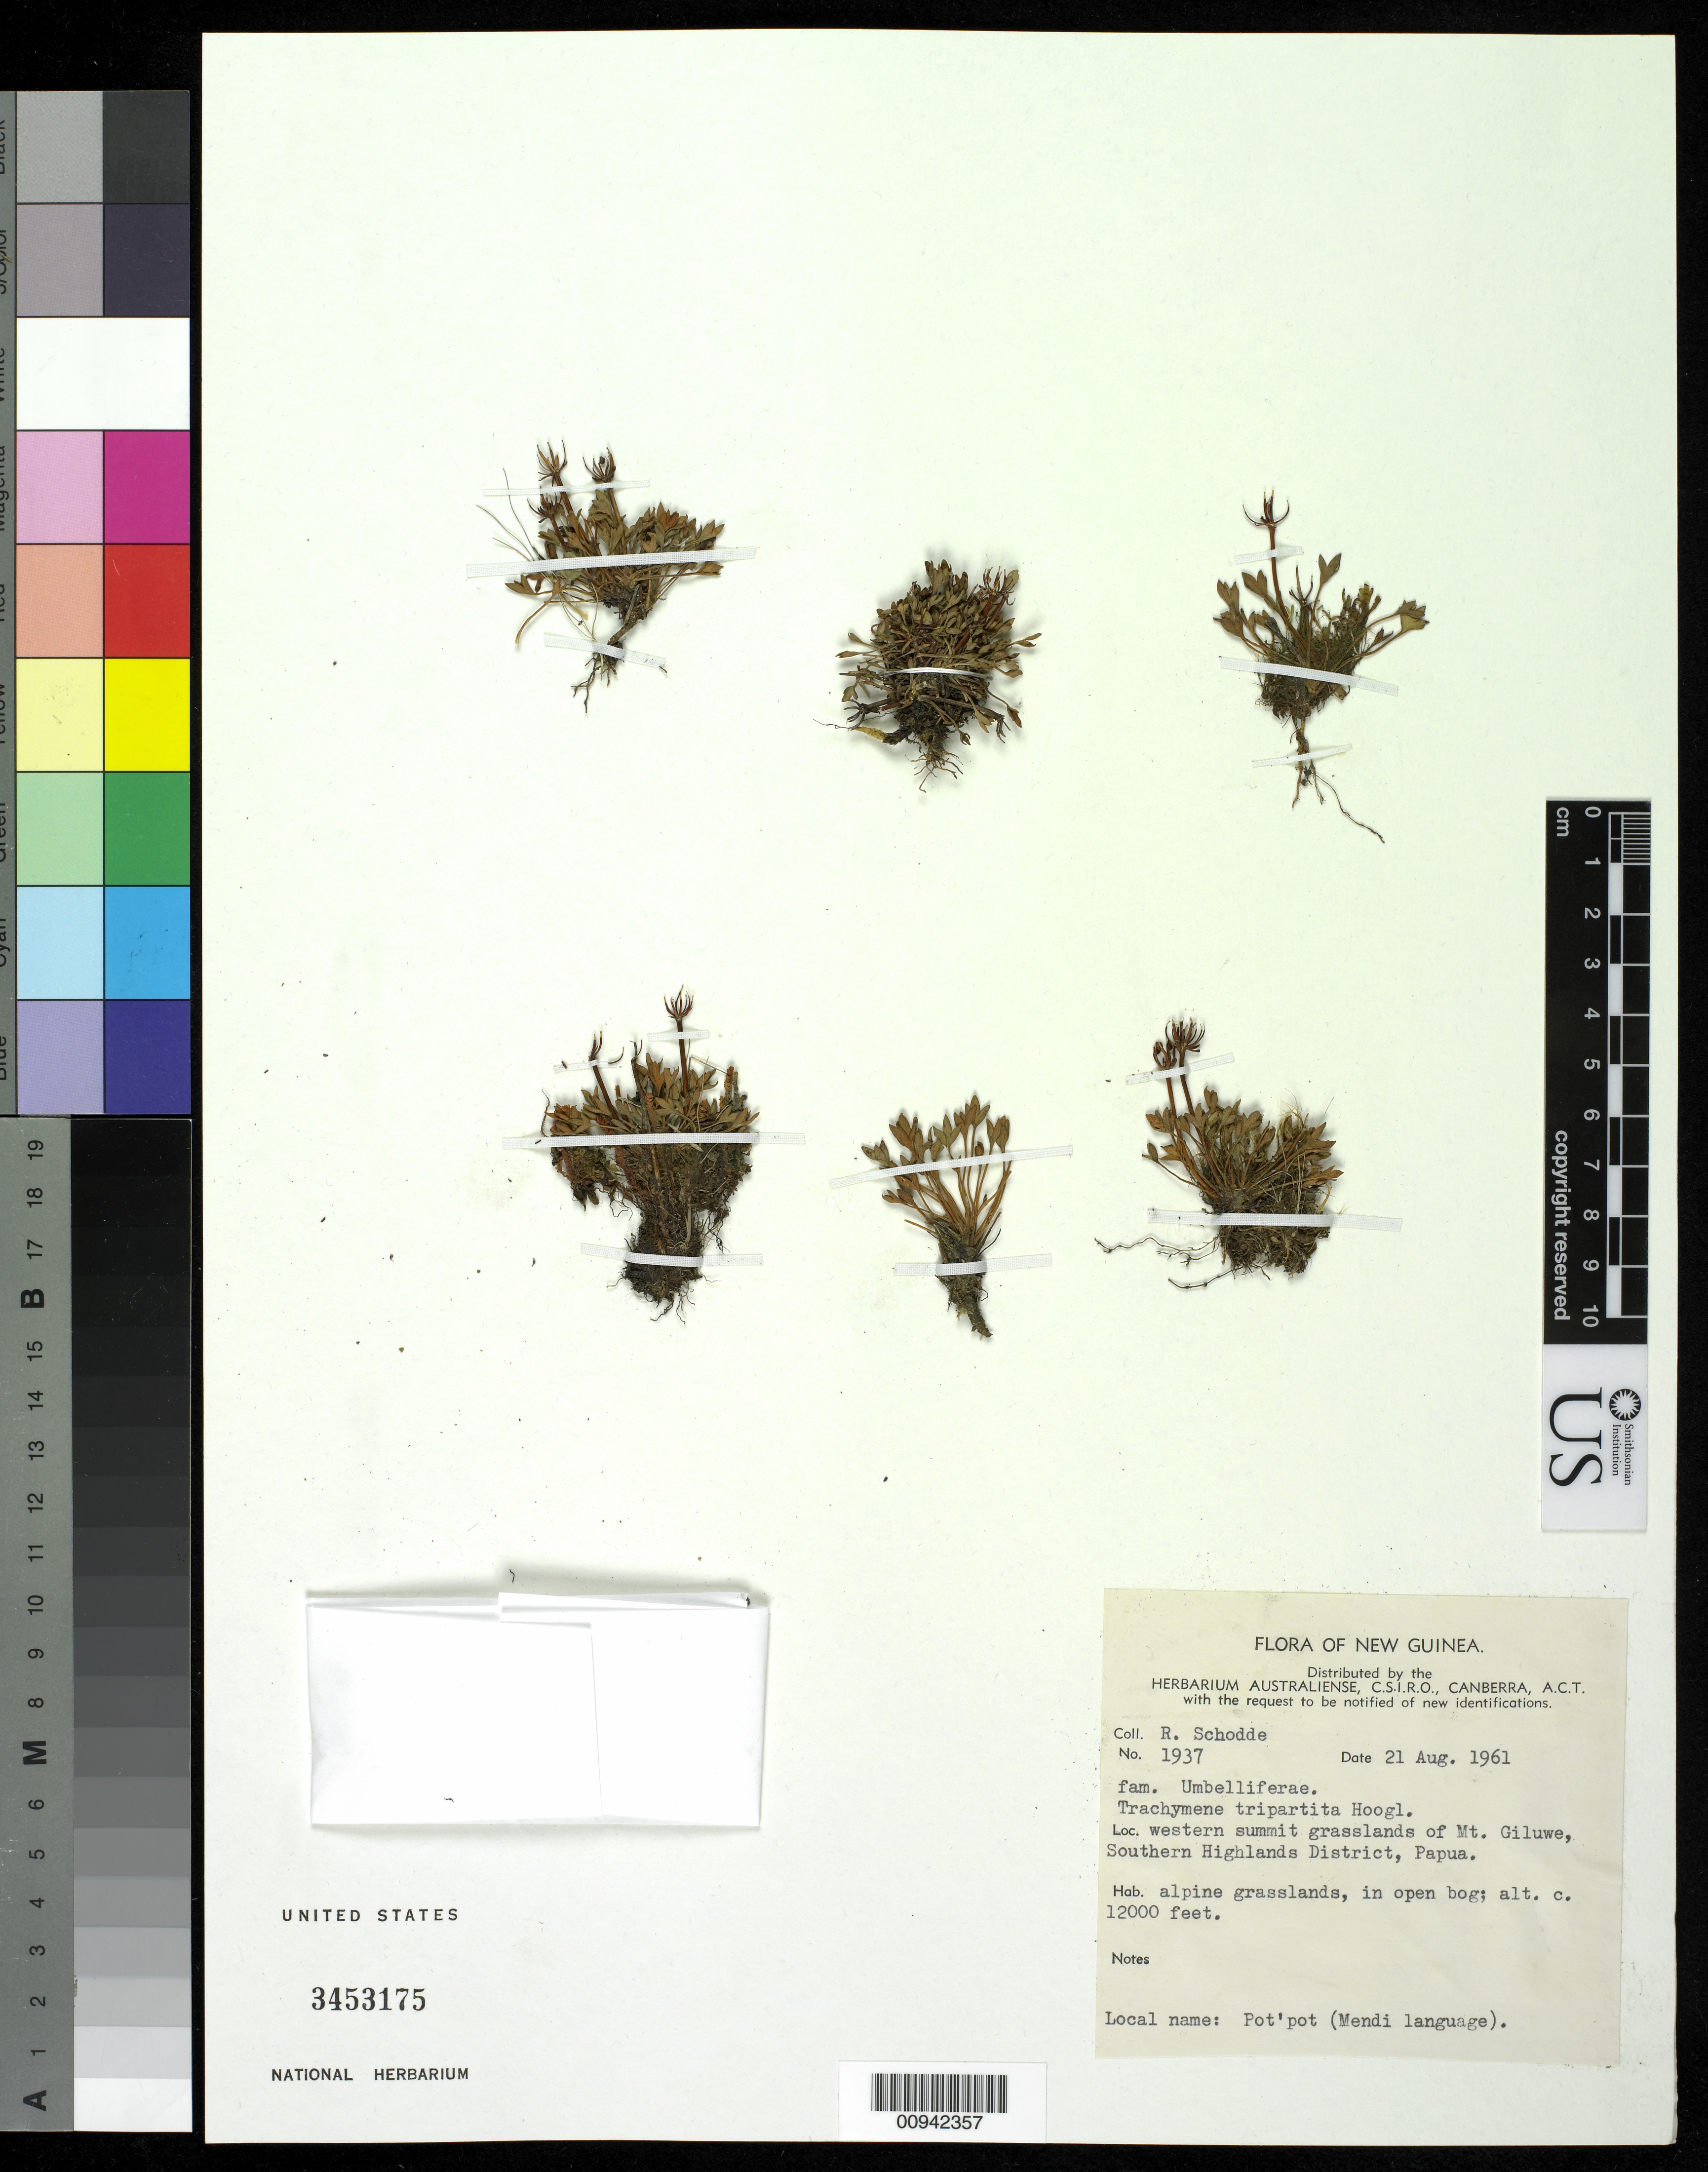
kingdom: Plantae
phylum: Tracheophyta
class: Magnoliopsida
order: Apiales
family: Araliaceae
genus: Trachymene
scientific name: Trachymene tripartita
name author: Hoogl.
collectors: R. Schodde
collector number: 1937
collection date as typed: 21 Aug 1961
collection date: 1961-08-21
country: Papua New Guinea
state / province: Southern Highlands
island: New Guinea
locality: Western summit grasslands of Mt. Giluwe.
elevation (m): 3658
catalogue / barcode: US 3453175